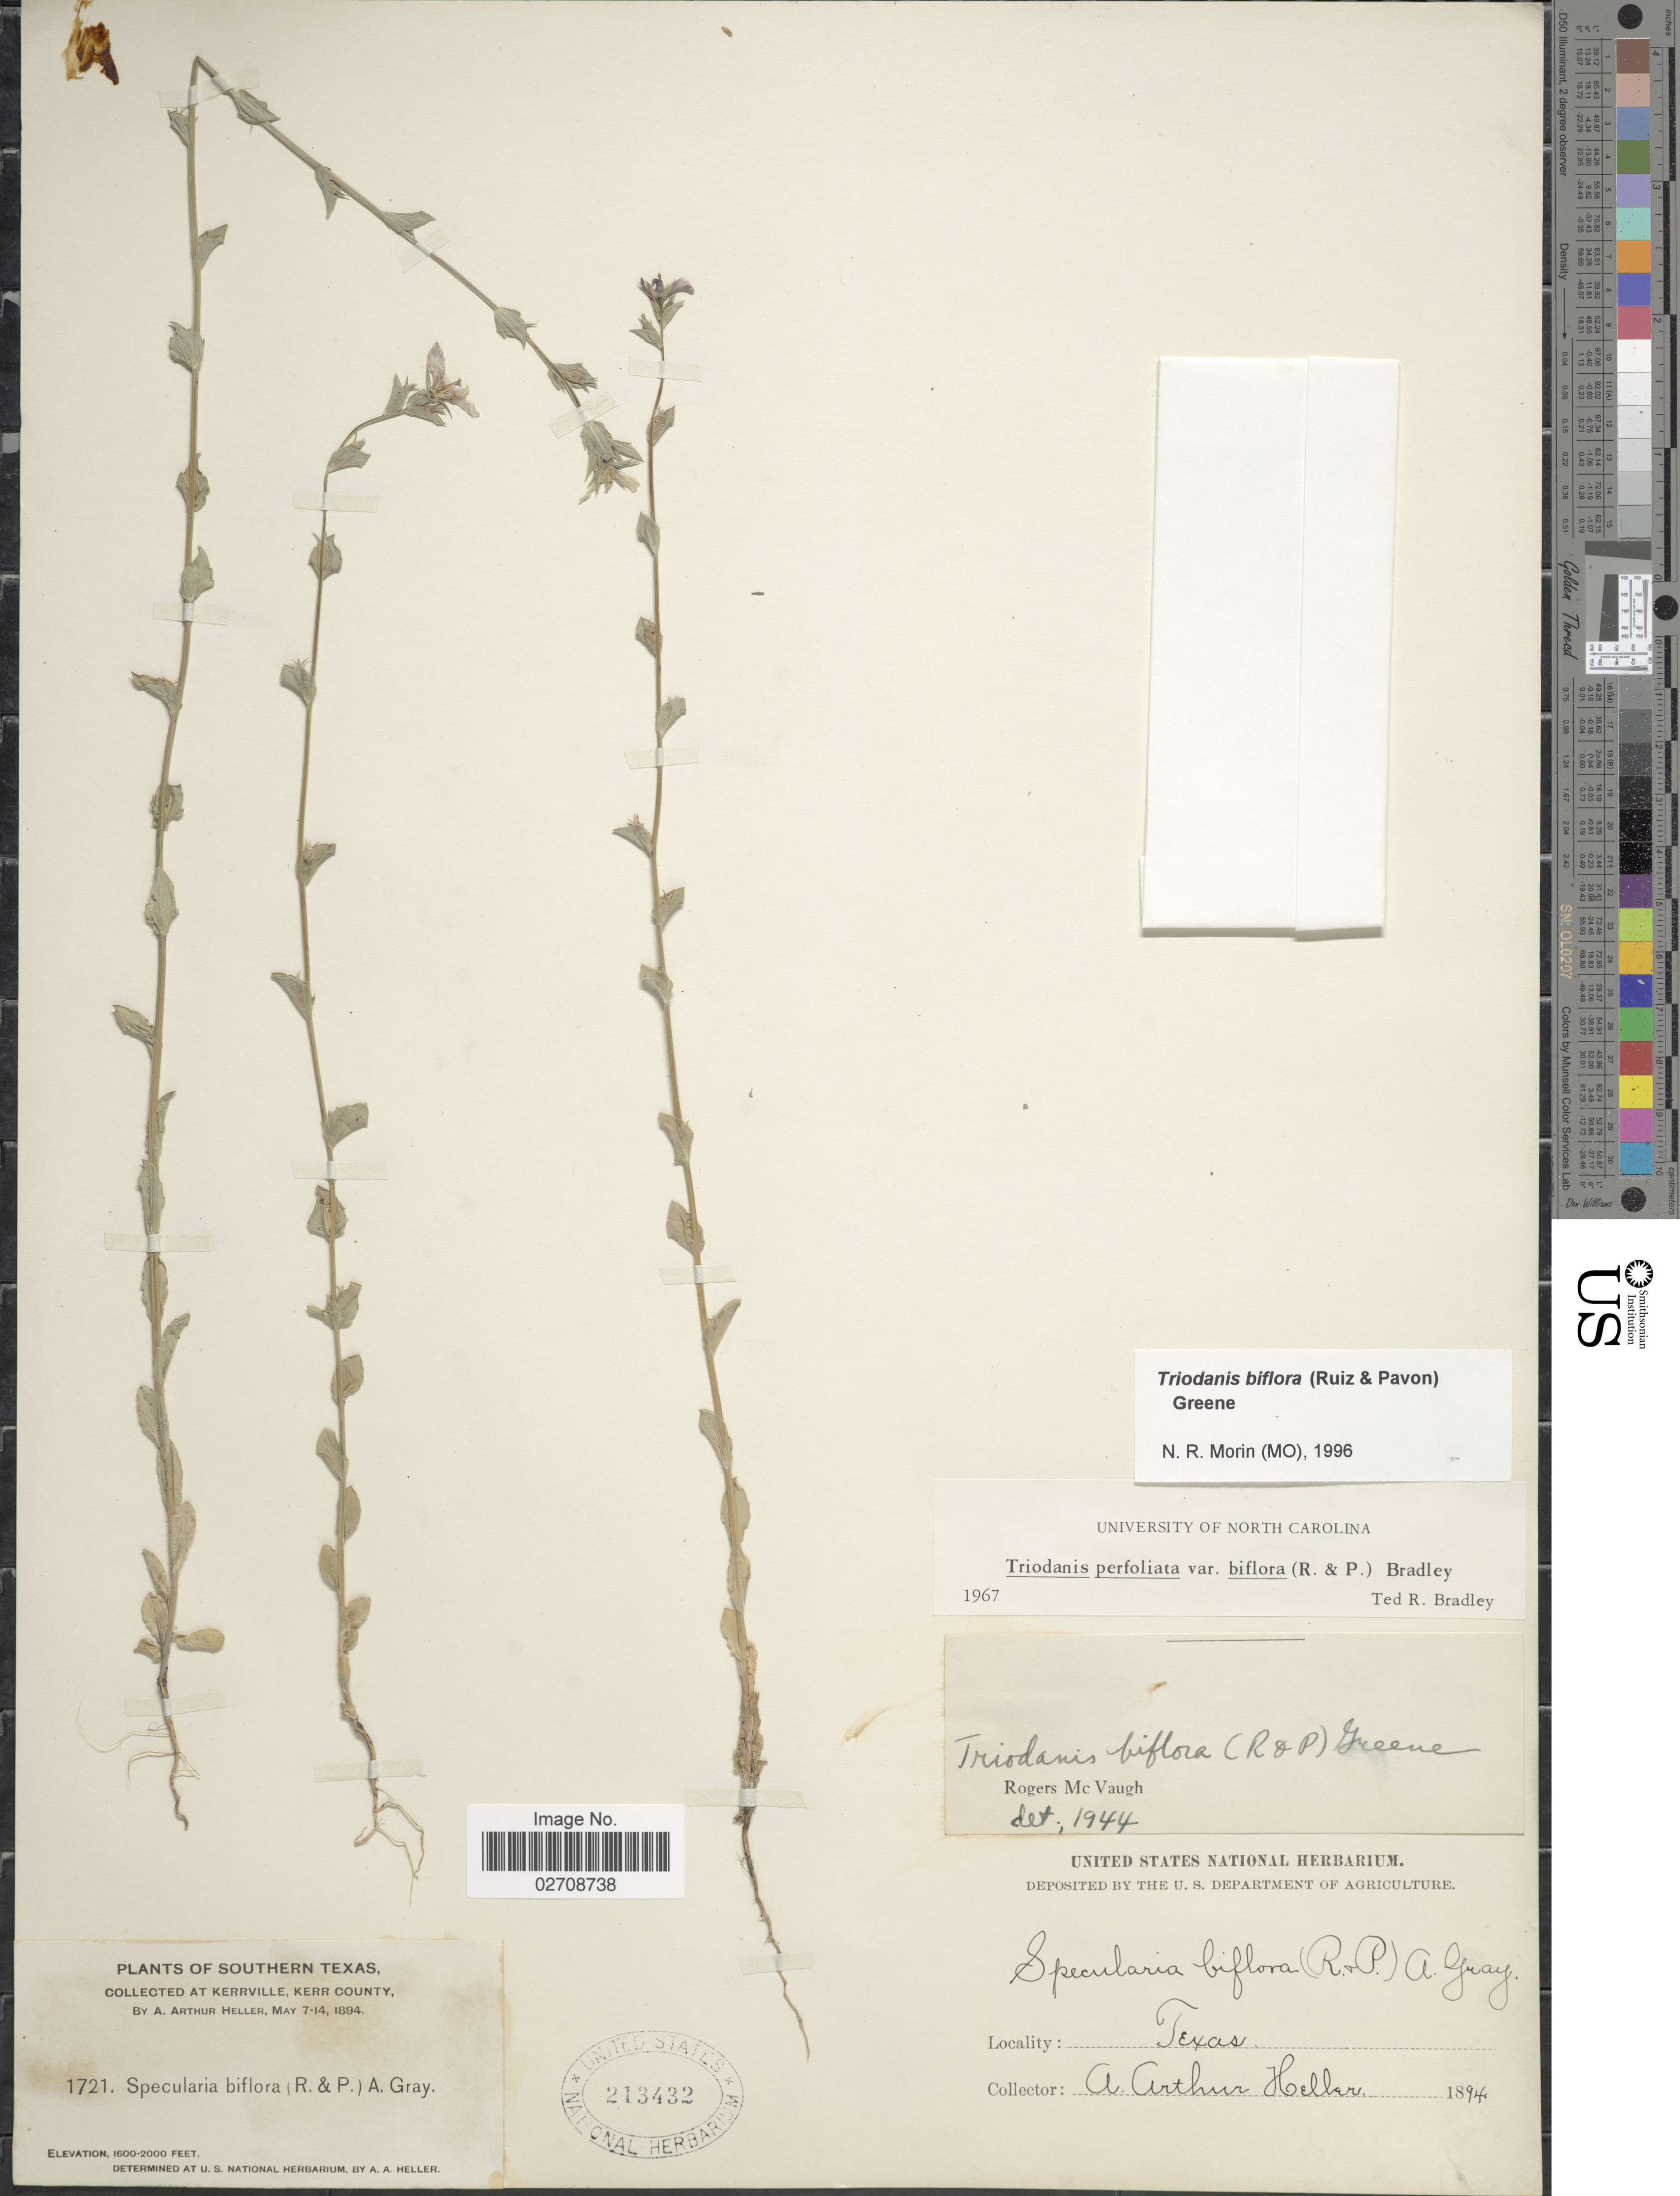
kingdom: Plantae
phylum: Tracheophyta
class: Magnoliopsida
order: Asterales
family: Campanulaceae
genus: Triodanis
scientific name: Triodanis biflora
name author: (Ruiz & Pav.) Greene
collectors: A. A. Heller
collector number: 1721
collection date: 1894-05-07/1894-05-14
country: United States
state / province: Texas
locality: Southern Texas, At Kerrville, Kerr County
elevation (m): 488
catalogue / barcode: US 213432